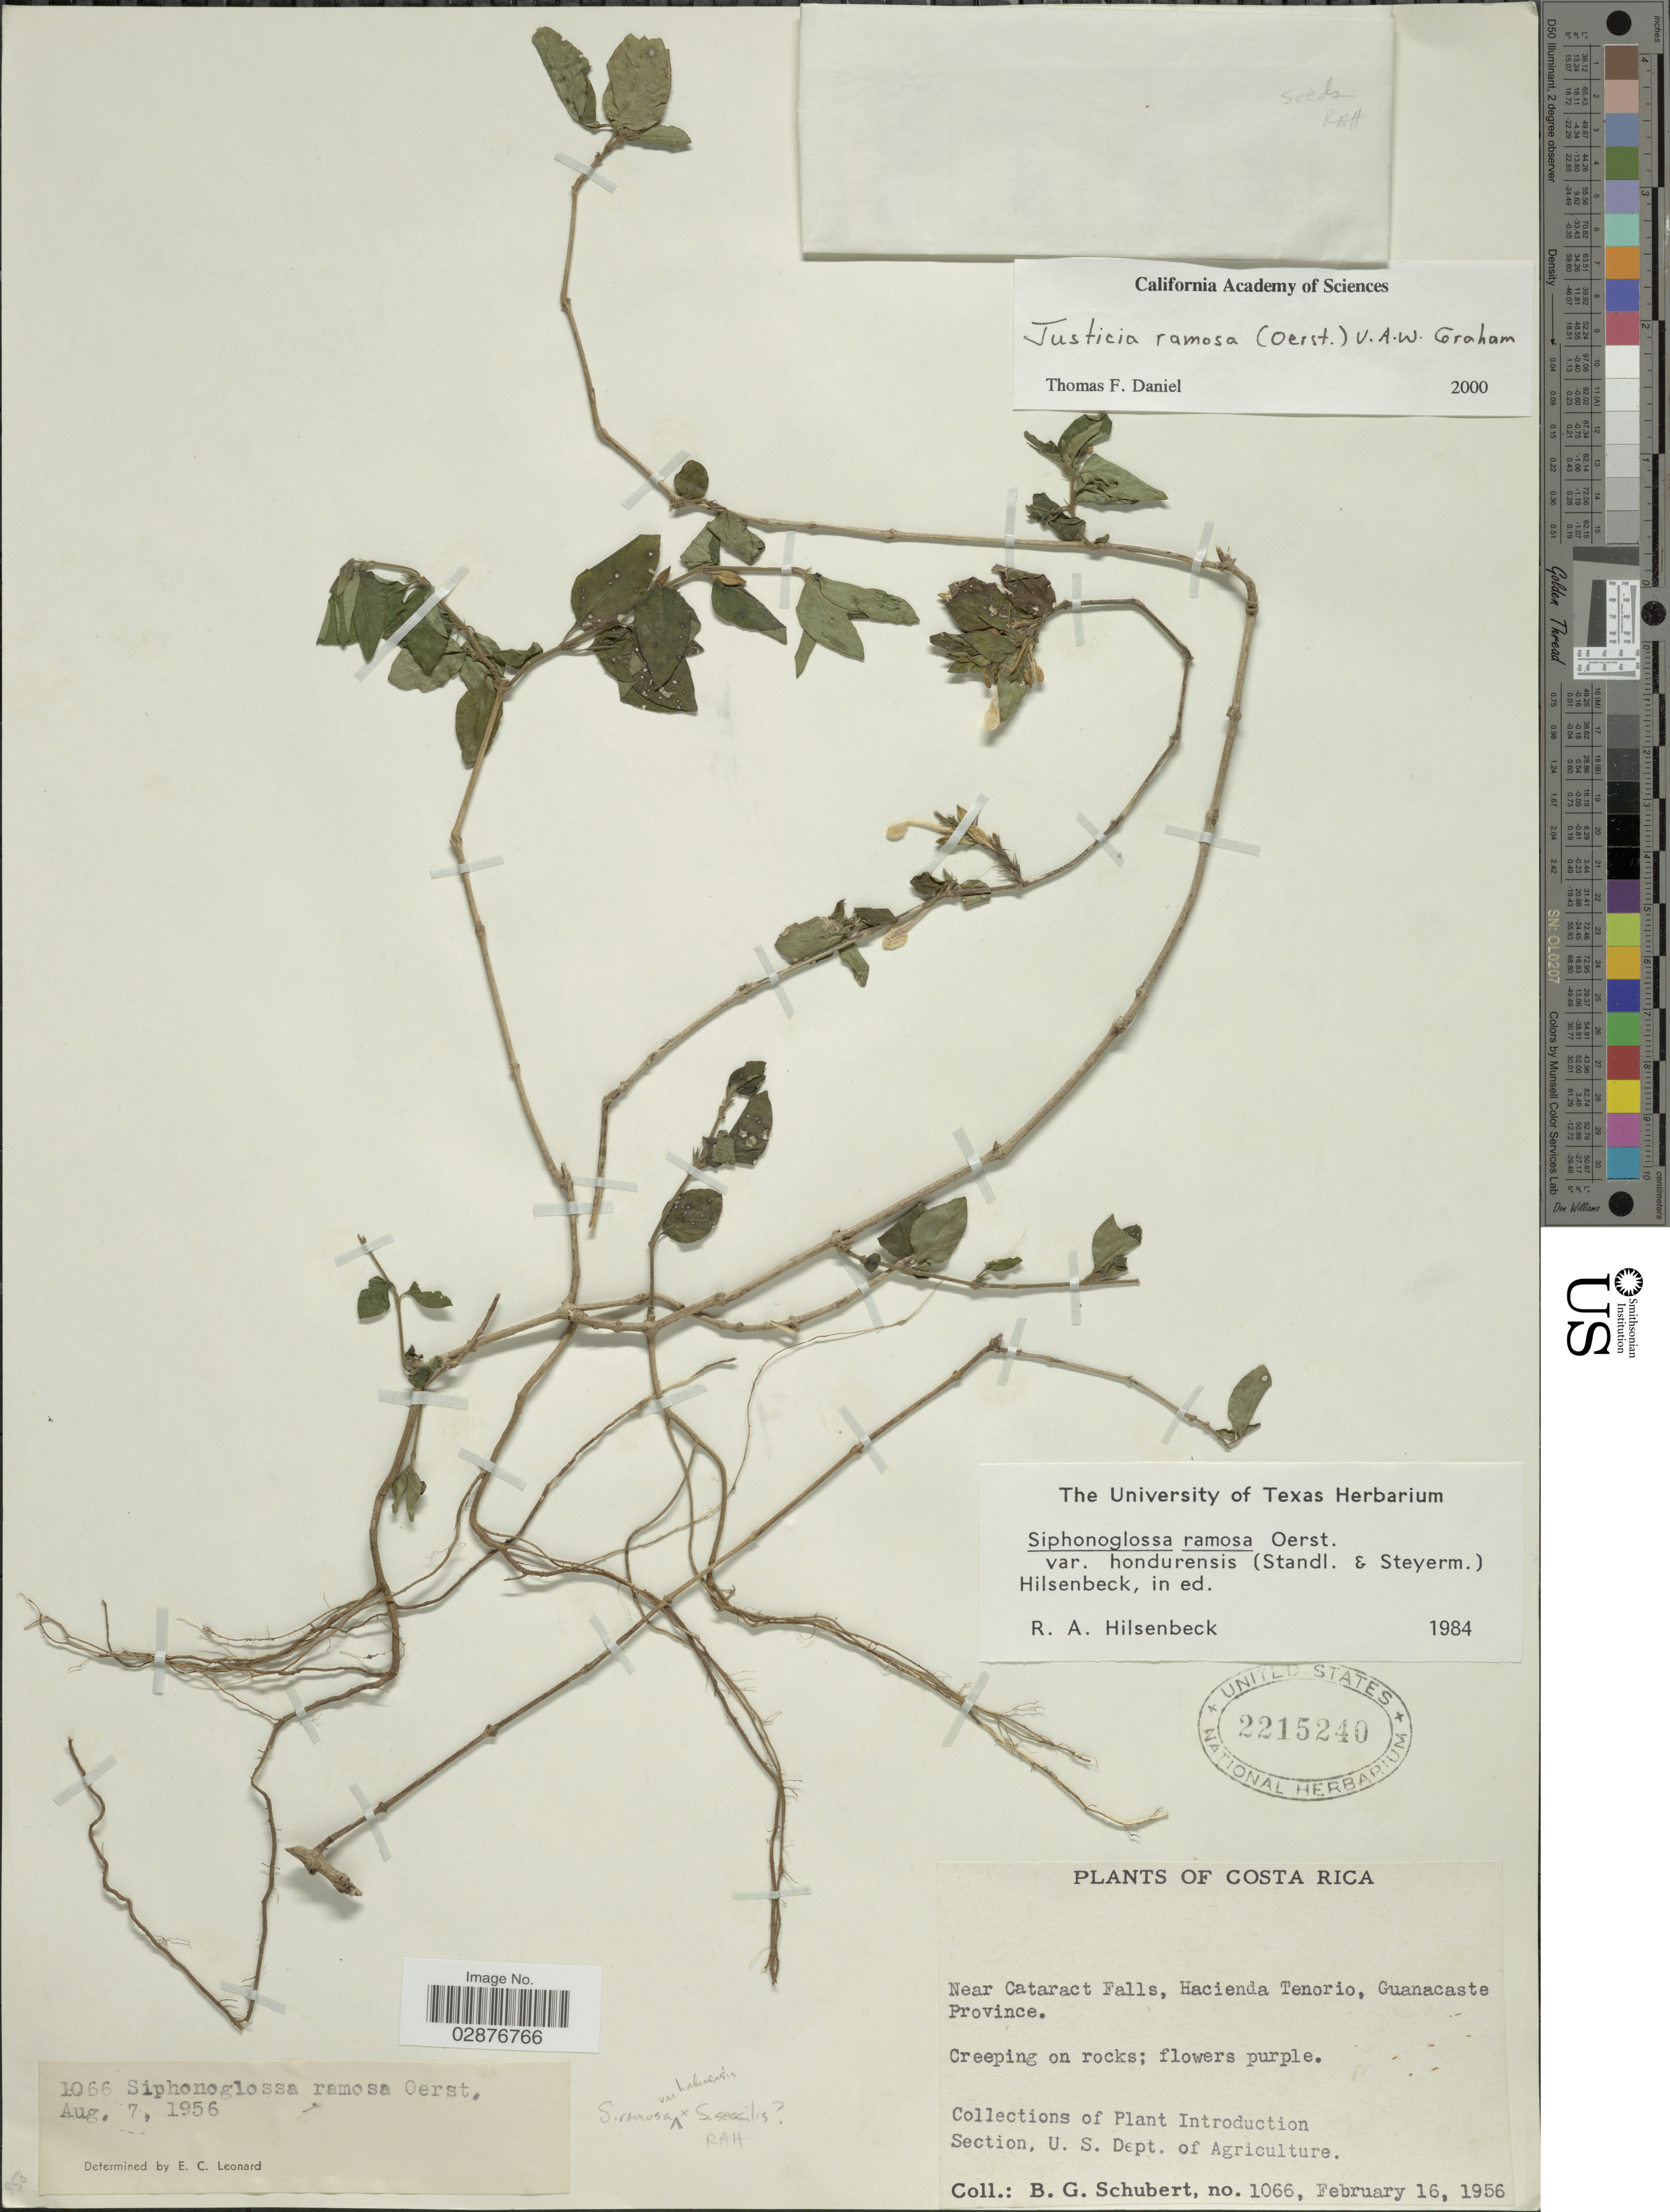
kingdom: Plantae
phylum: Tracheophyta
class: Magnoliopsida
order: Lamiales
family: Acanthaceae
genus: Justicia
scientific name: Justicia ramosa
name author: (Oerst.) V.A.W. Graham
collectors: B. Schubert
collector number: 1066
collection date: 1956-02-16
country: Costa Rica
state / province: Guanacaste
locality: Near Cataract Falls, Hacienda Tenorio.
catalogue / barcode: US 2215240